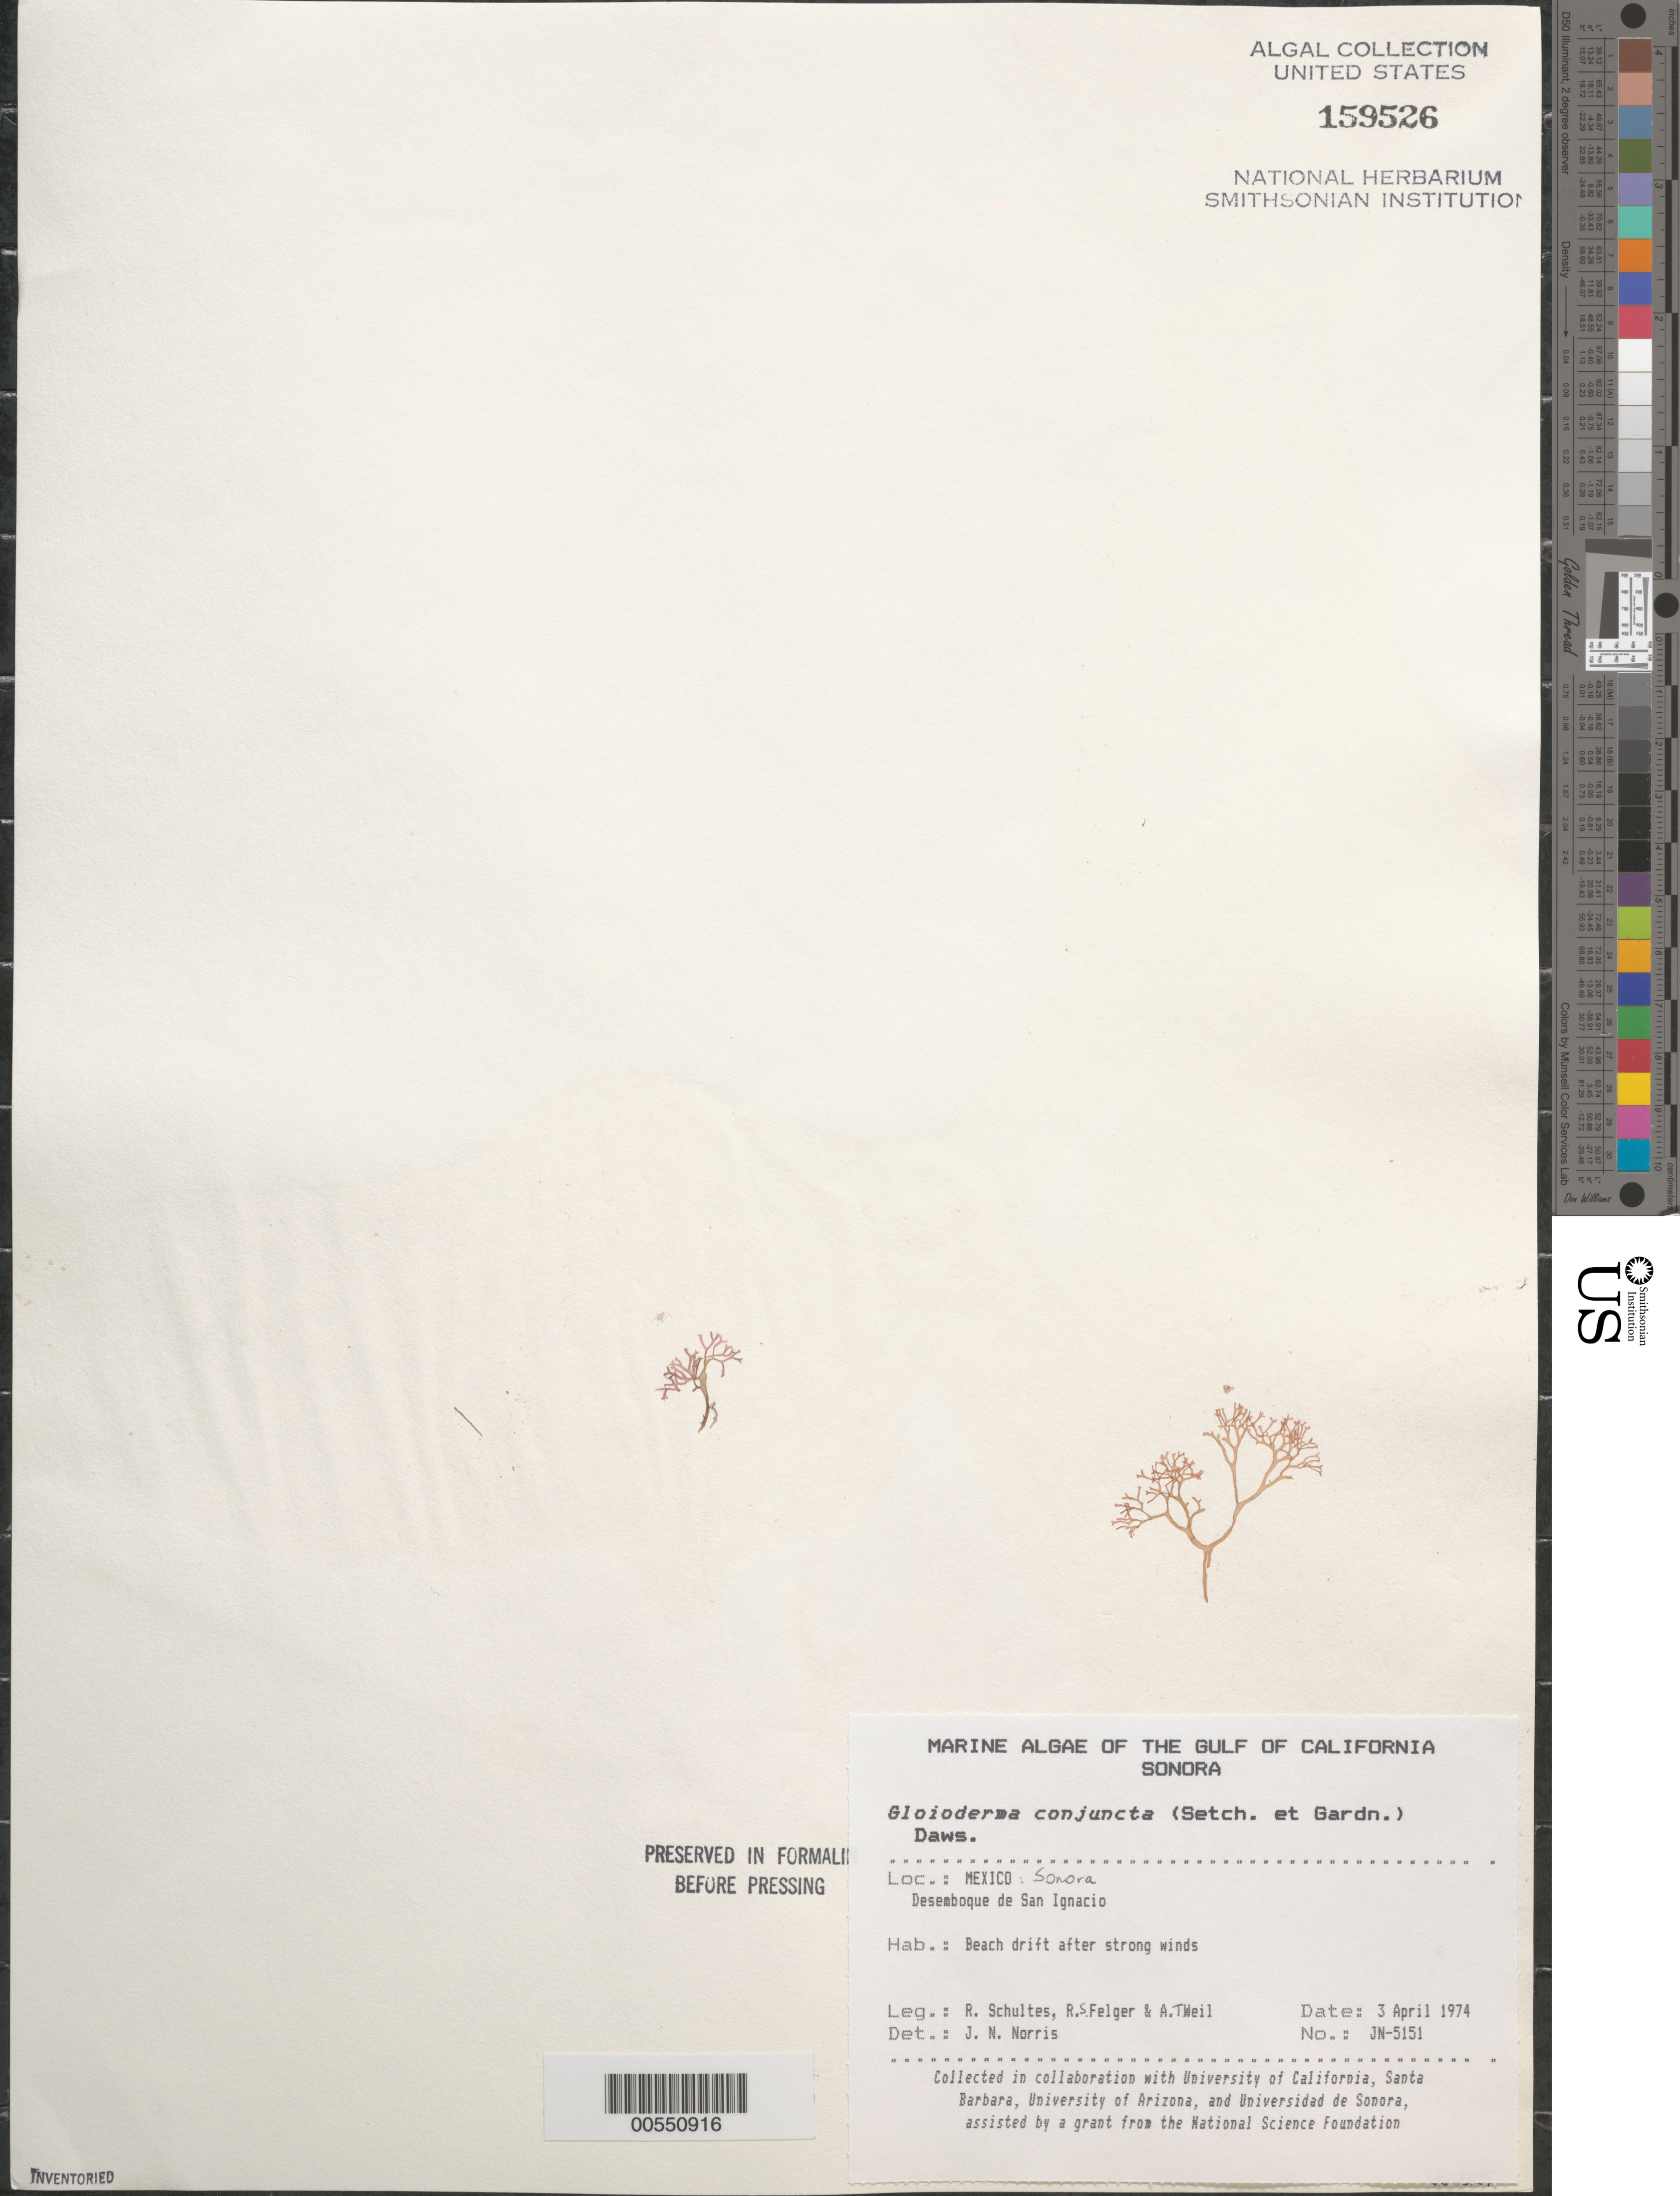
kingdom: Plantae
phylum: Rhodophyta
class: Florideophyceae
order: Rhodymeniales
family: Faucheaceae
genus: Gloioderma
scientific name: Gloioderma conjuncta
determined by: Norris, James N.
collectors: R. E. Schultes, R. S. Felger & A. T. Weil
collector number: JN-5151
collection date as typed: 03 Apr 1974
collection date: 1974-04-03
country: Mexico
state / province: Sonora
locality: Desemboque de San Ignacio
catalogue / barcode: US 159526